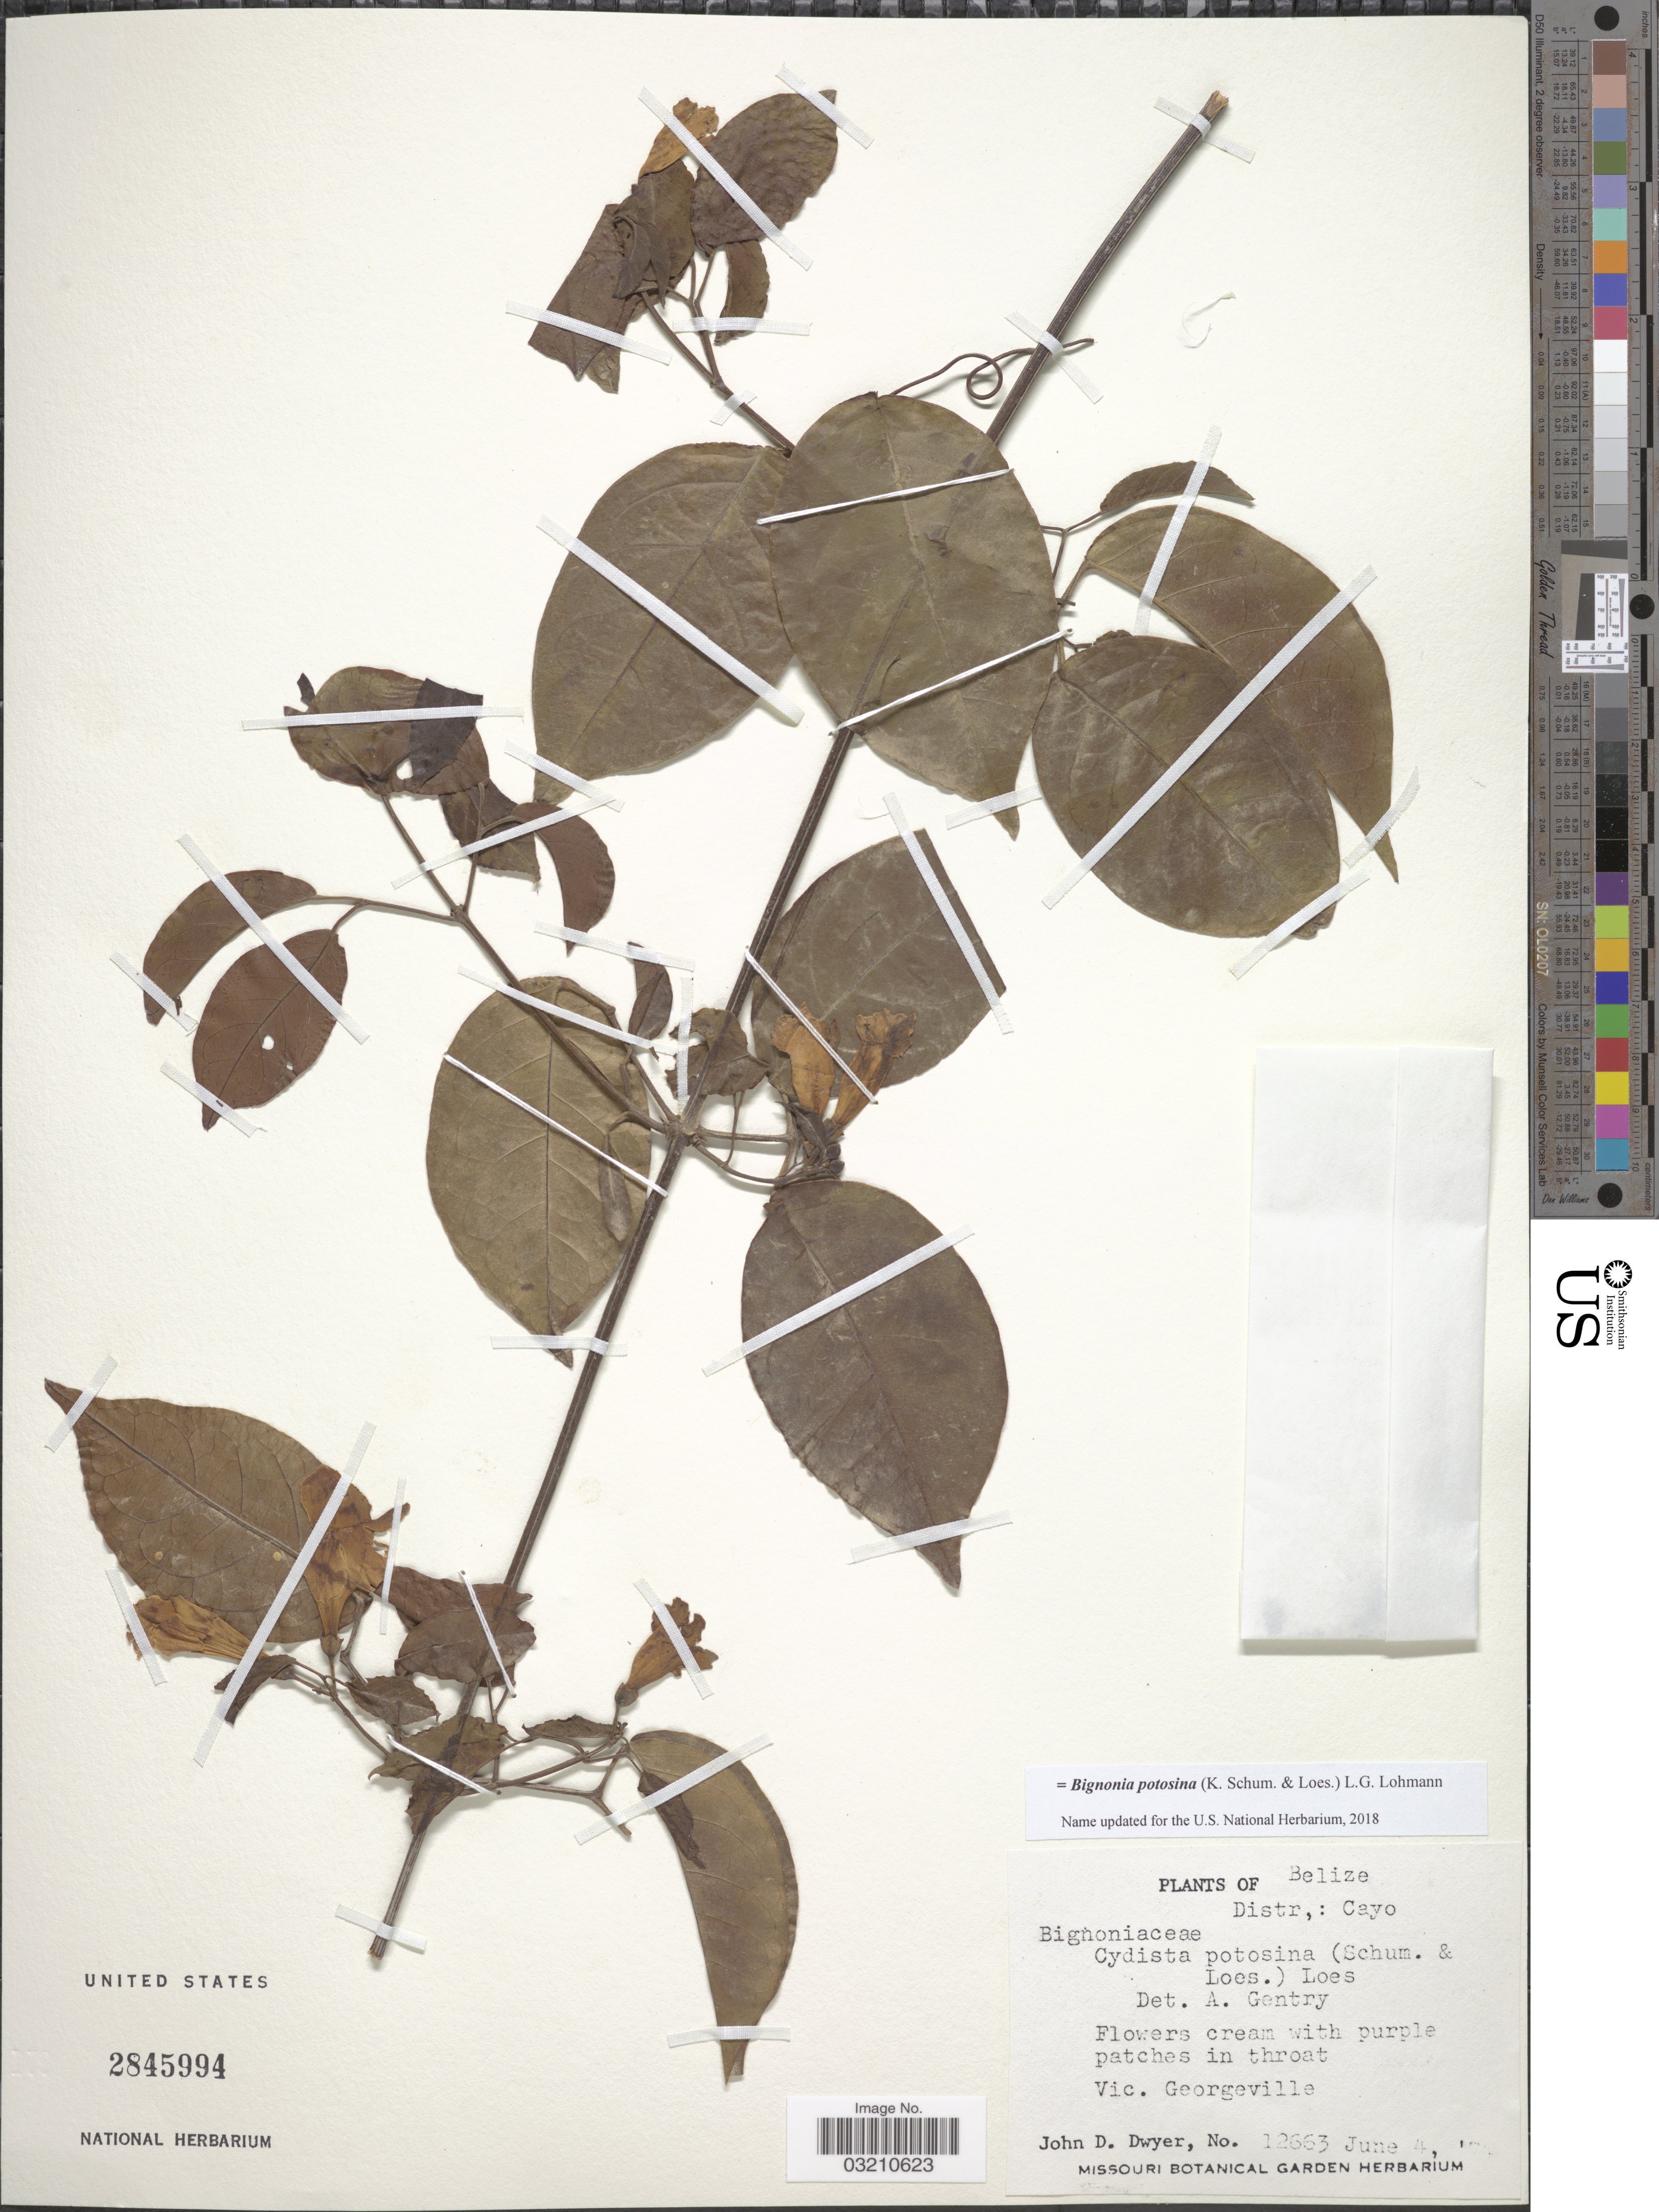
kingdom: Plantae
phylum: Tracheophyta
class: Magnoliopsida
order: Lamiales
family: Bignoniaceae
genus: Bignonia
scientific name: Bignonia potosina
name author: (K. Schum. & Loes.) L.G. Lohmann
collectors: J. D. Dwyer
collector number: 12663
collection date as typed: Transcribed d/m/y: 4/6/74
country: Belize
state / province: Cayo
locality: Distr.: Cayo. Vic. Georgeville.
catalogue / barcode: US 2845994